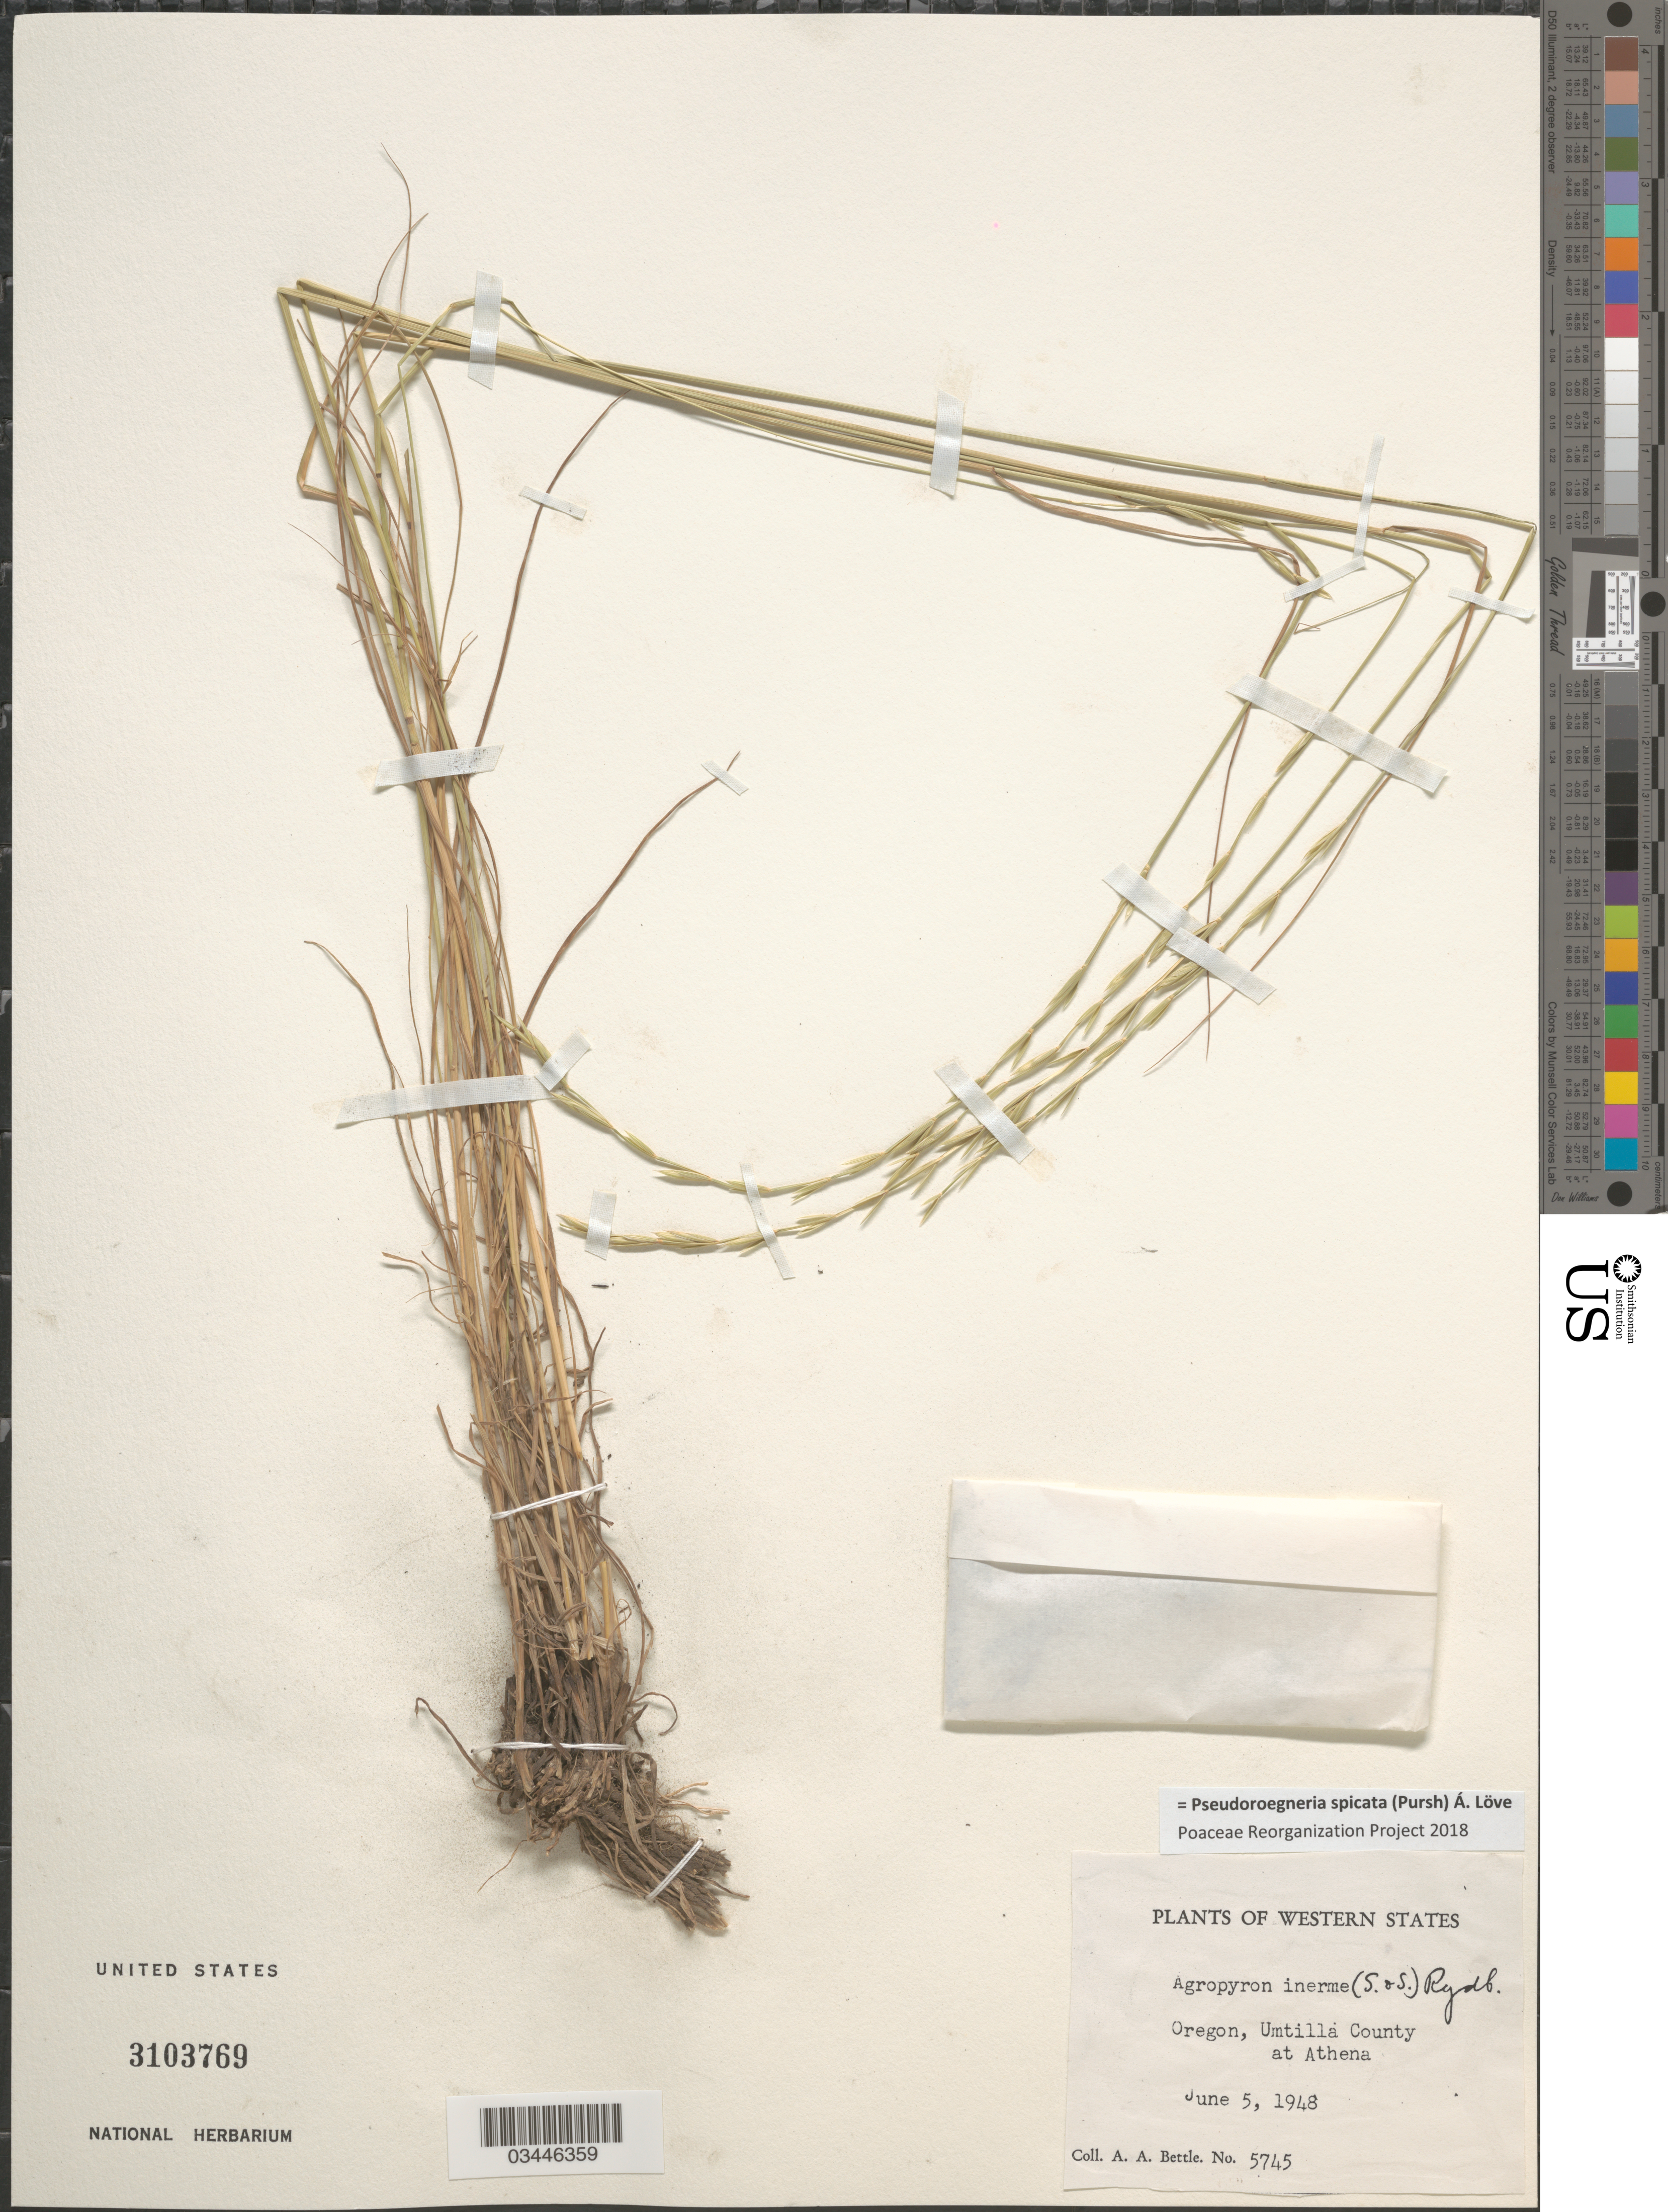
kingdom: Plantae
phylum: Tracheophyta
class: Liliopsida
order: Poales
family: Poaceae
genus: Pseudoroegneria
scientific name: Pseudoroegneria spicata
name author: (Pursh) Á. Löve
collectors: A. Bettle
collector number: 5745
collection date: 1948-06-05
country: United States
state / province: Oregon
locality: Western States. Oregon, Umtilla County at Athena.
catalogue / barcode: US 3103769